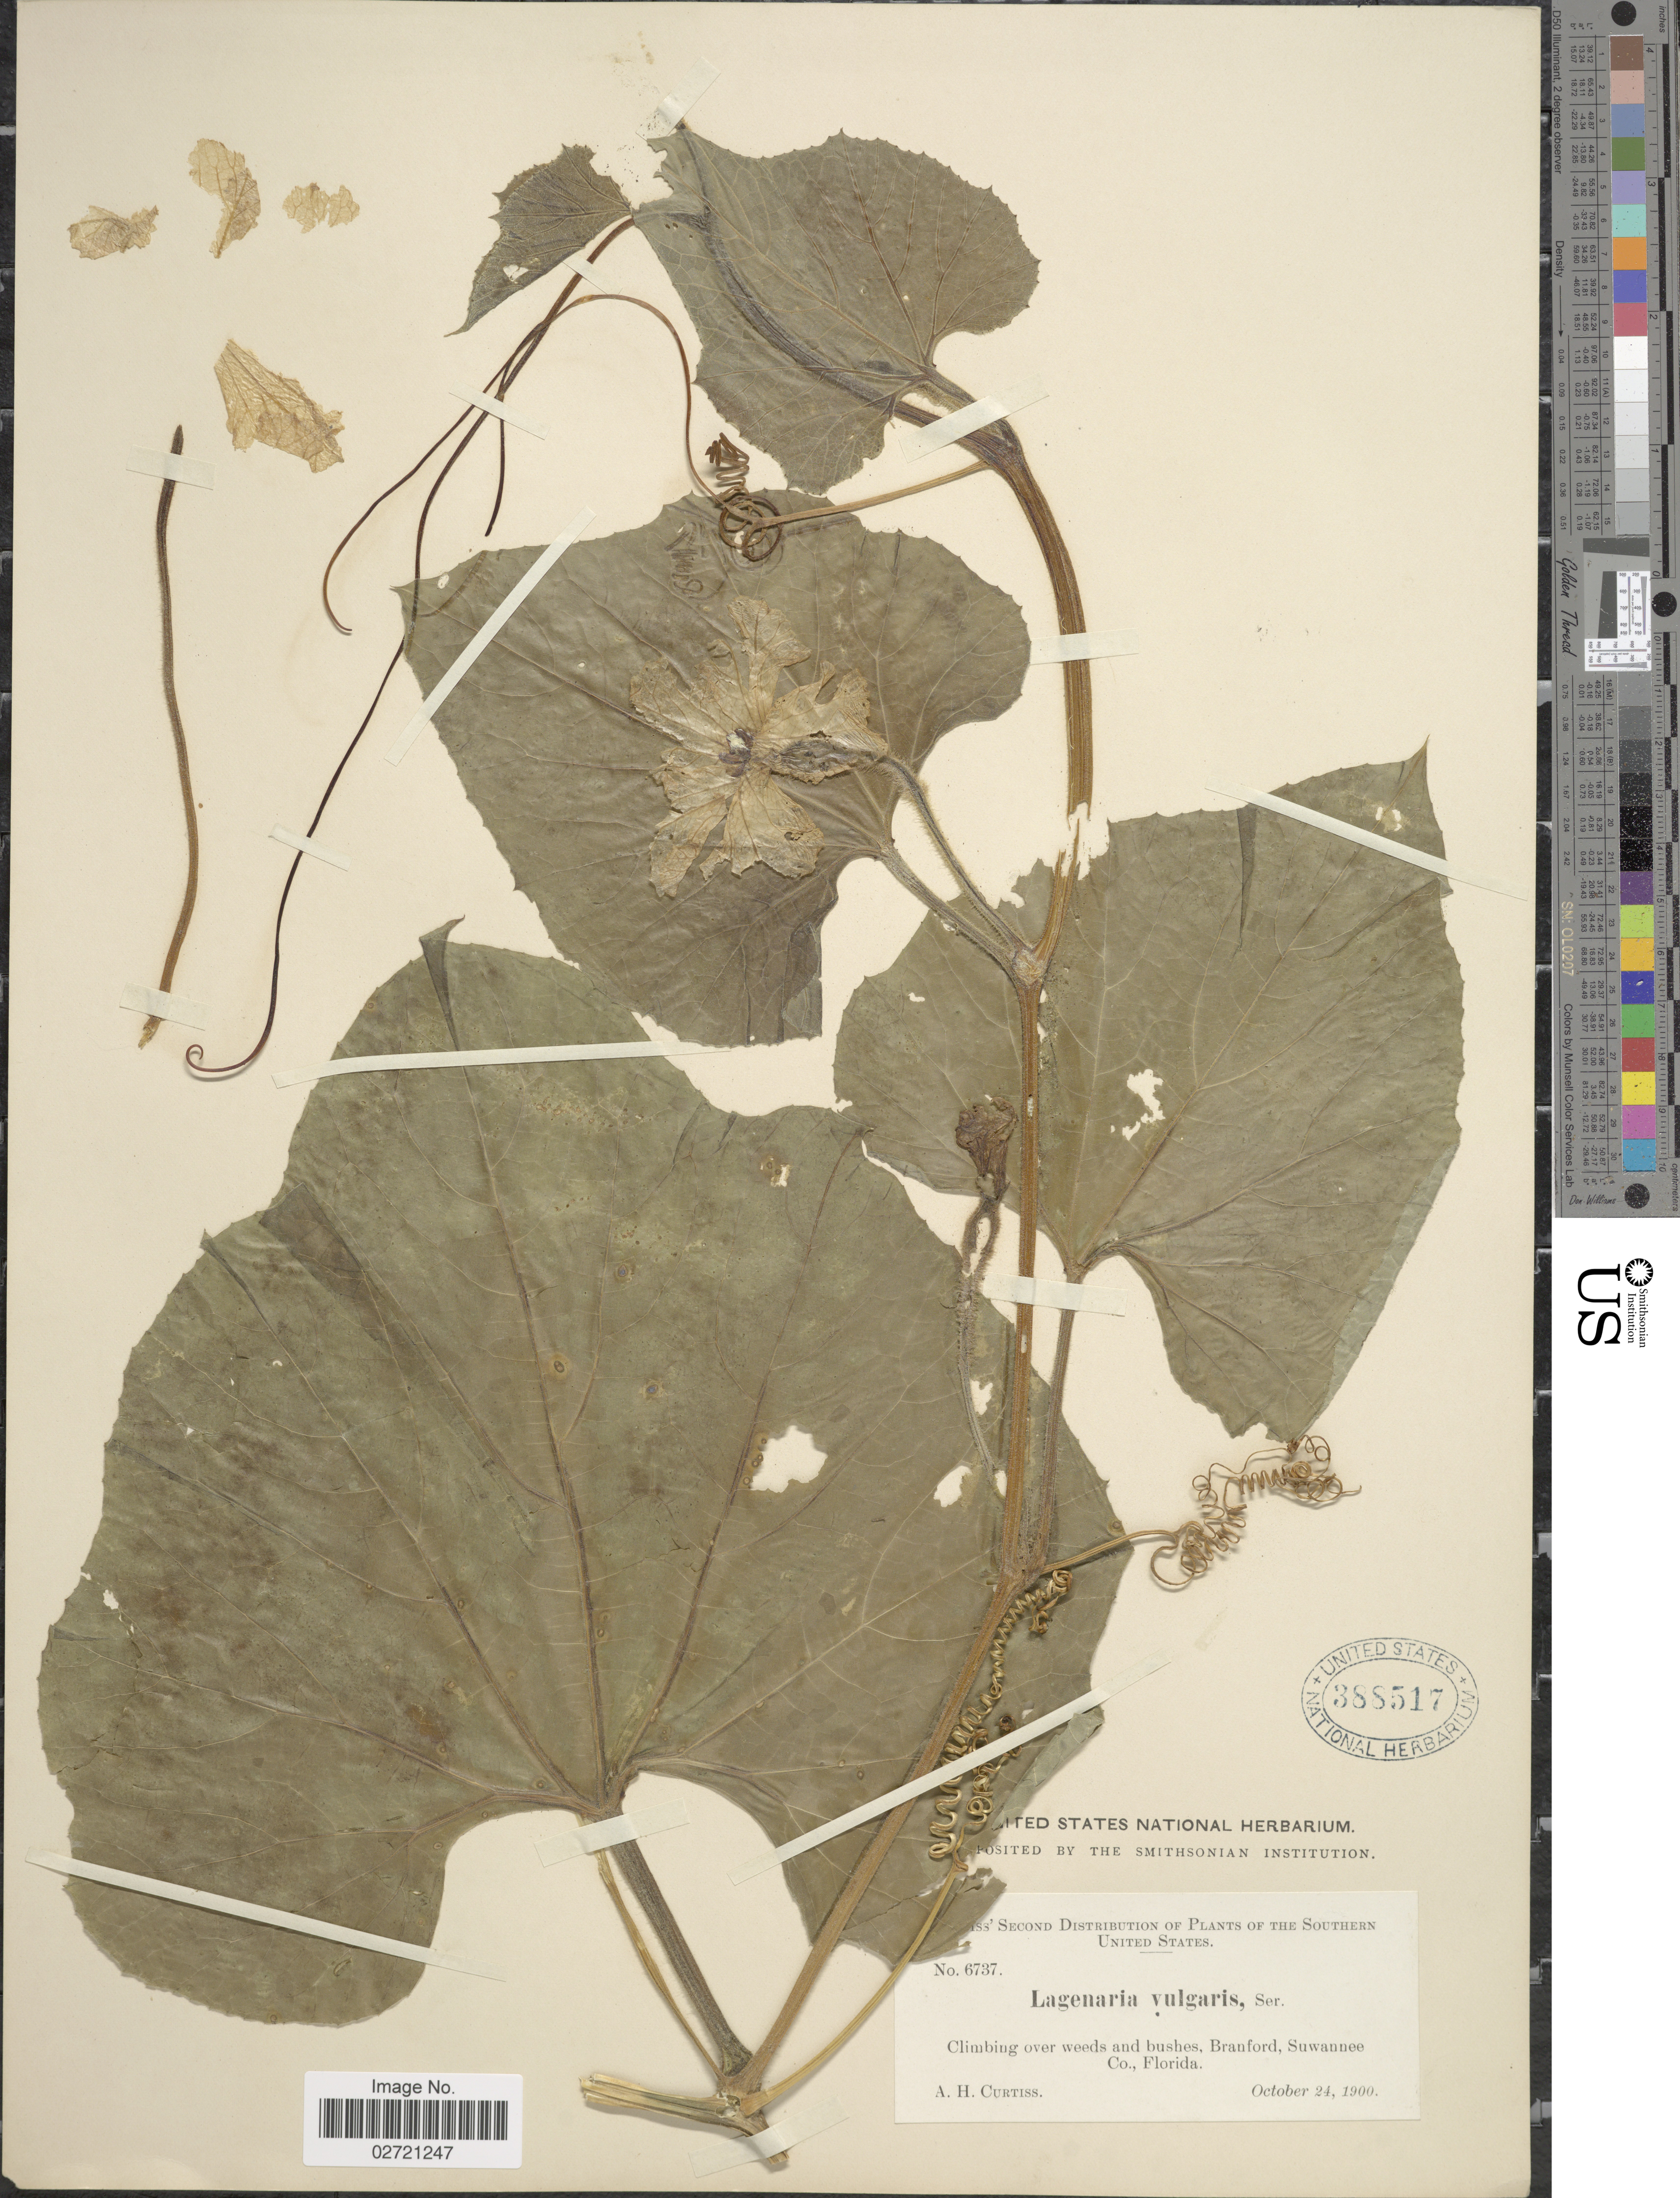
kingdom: Plantae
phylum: Tracheophyta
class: Magnoliopsida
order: Cucurbitales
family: Cucurbitaceae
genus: Lagenaria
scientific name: Lagenaria siceraria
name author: (Molina) Standl.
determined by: Nee, Michael H.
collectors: A. H. Curtiss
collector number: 6737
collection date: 1900-10-24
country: United States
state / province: Florida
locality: Southern United States. Branford, Suwannee Co.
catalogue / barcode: US 388517